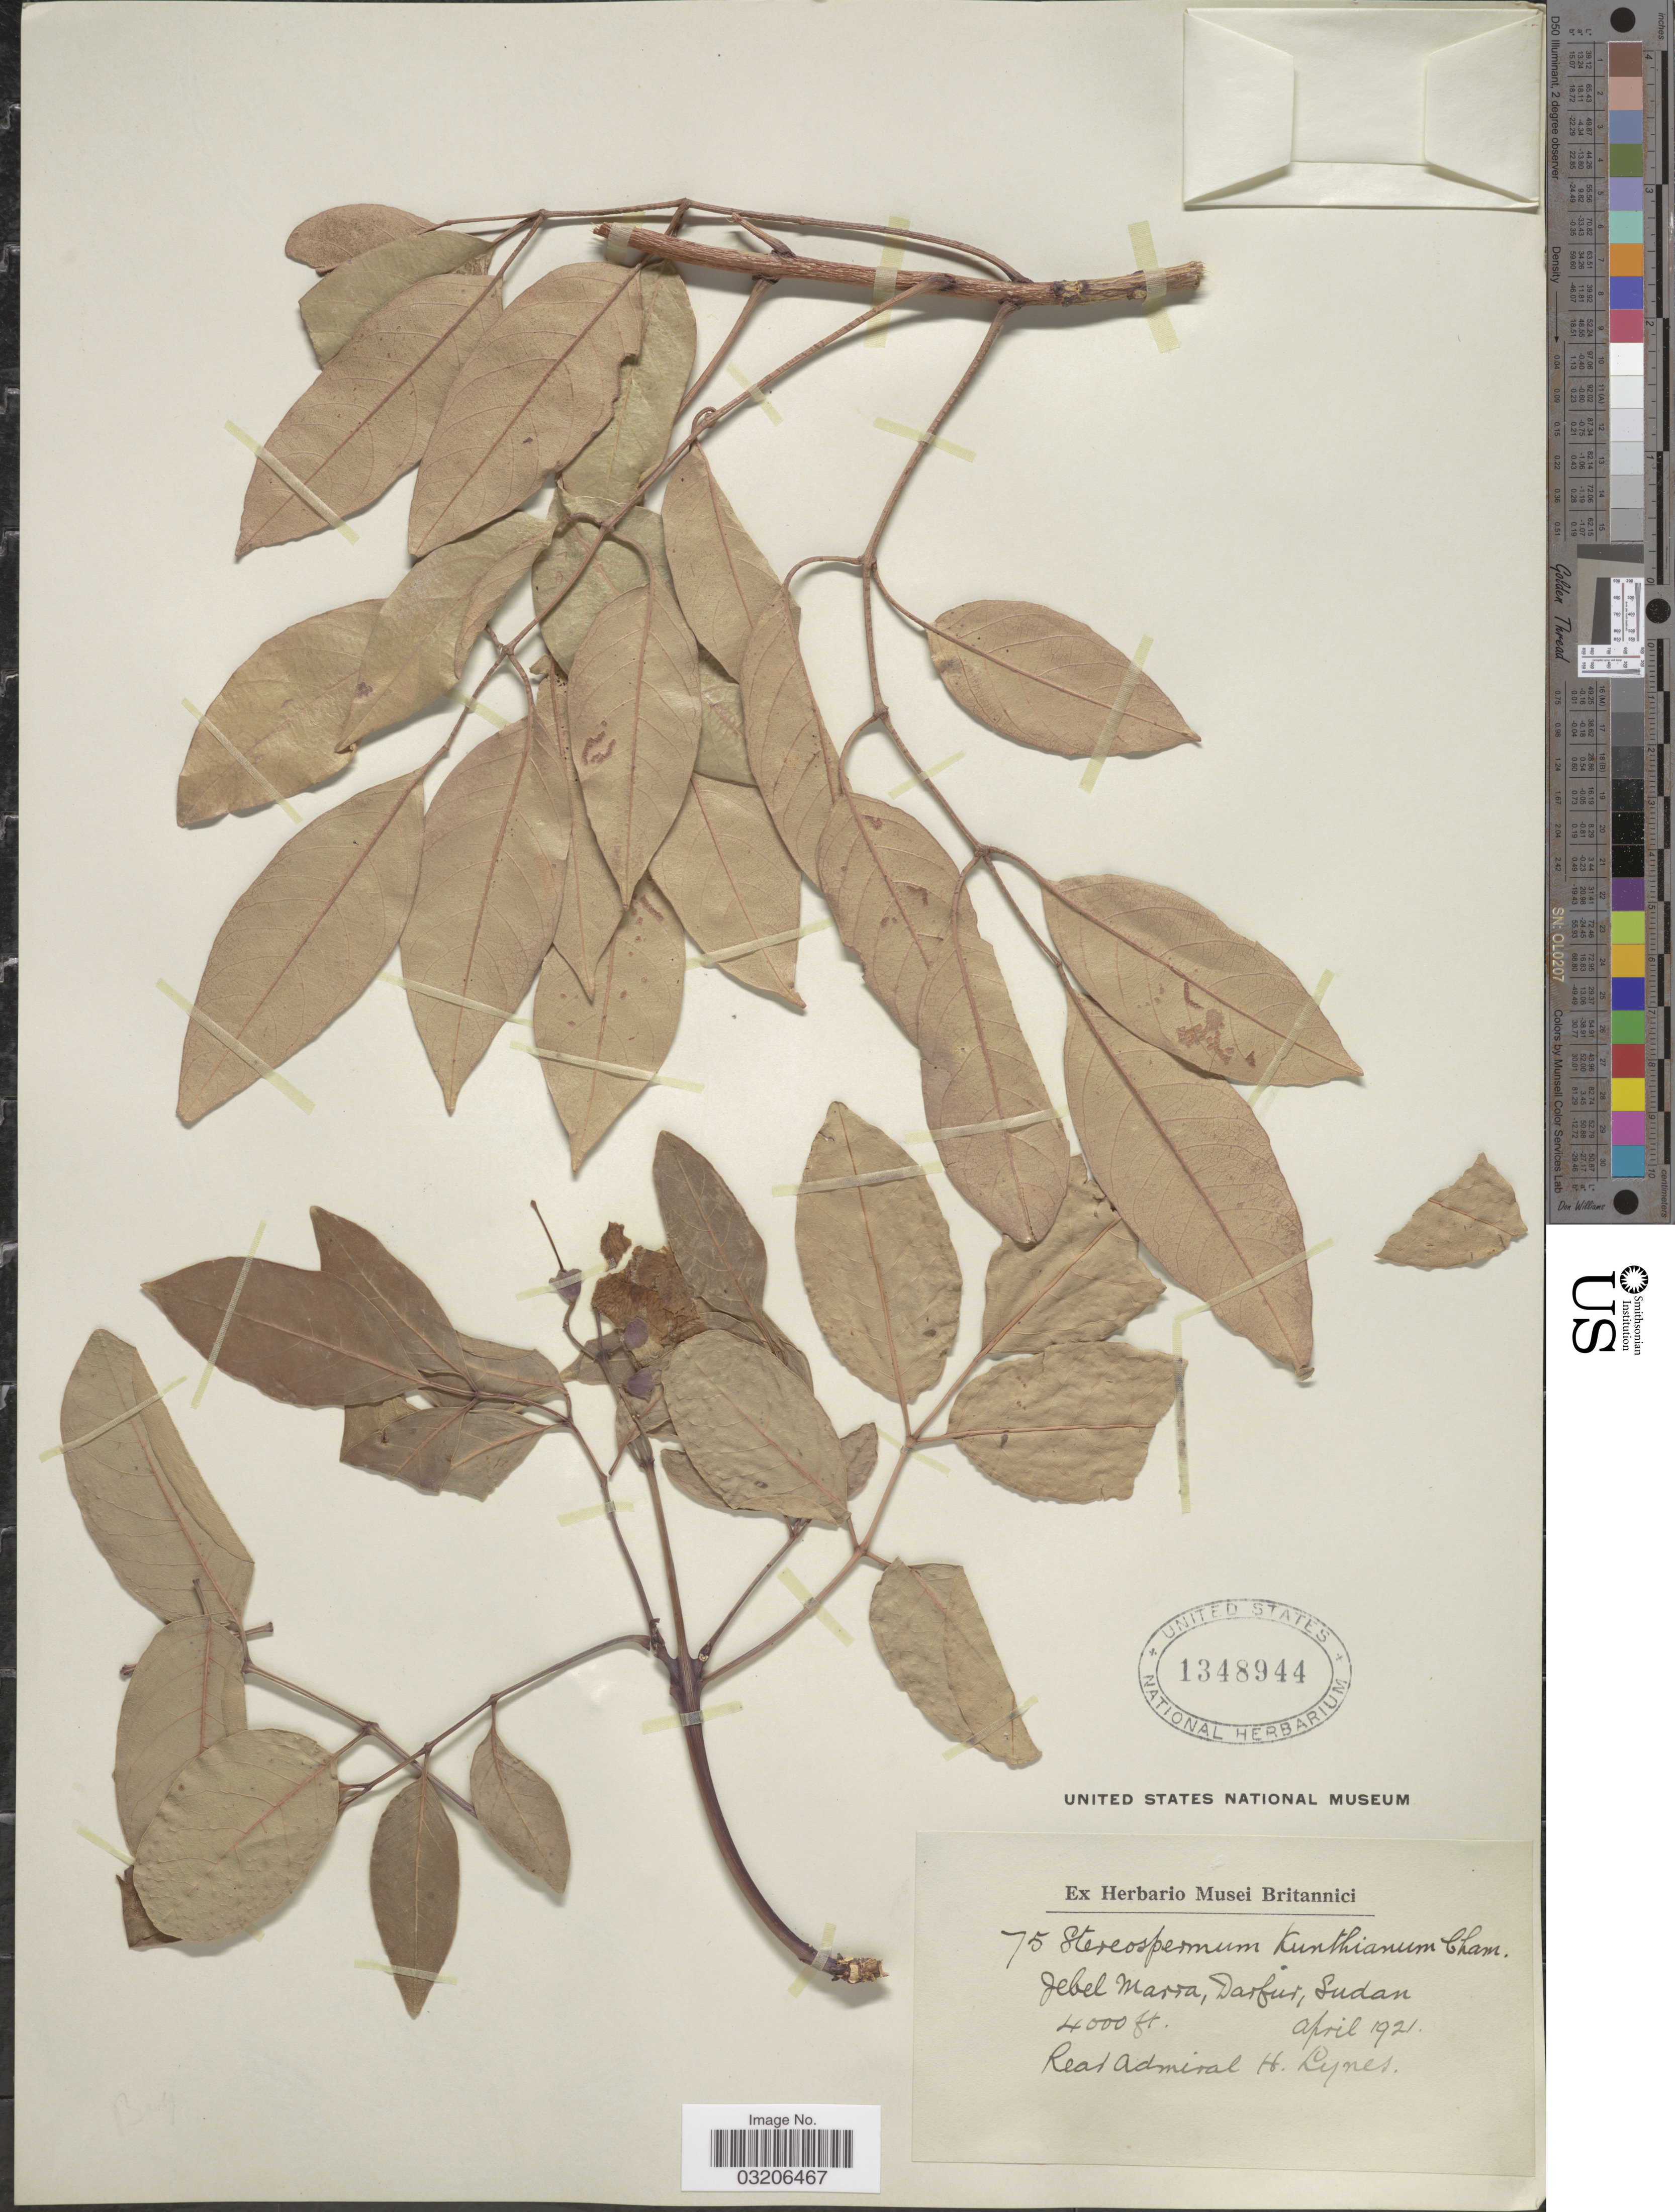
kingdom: Plantae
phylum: Tracheophyta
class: Magnoliopsida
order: Lamiales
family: Bignoniaceae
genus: Stereospermum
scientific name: Stereospermum kunthianum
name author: Cham.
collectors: H. Lynes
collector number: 75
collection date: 1921-04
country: Sudan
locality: Jebel Marra, Darfur.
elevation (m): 1219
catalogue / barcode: US 1348944